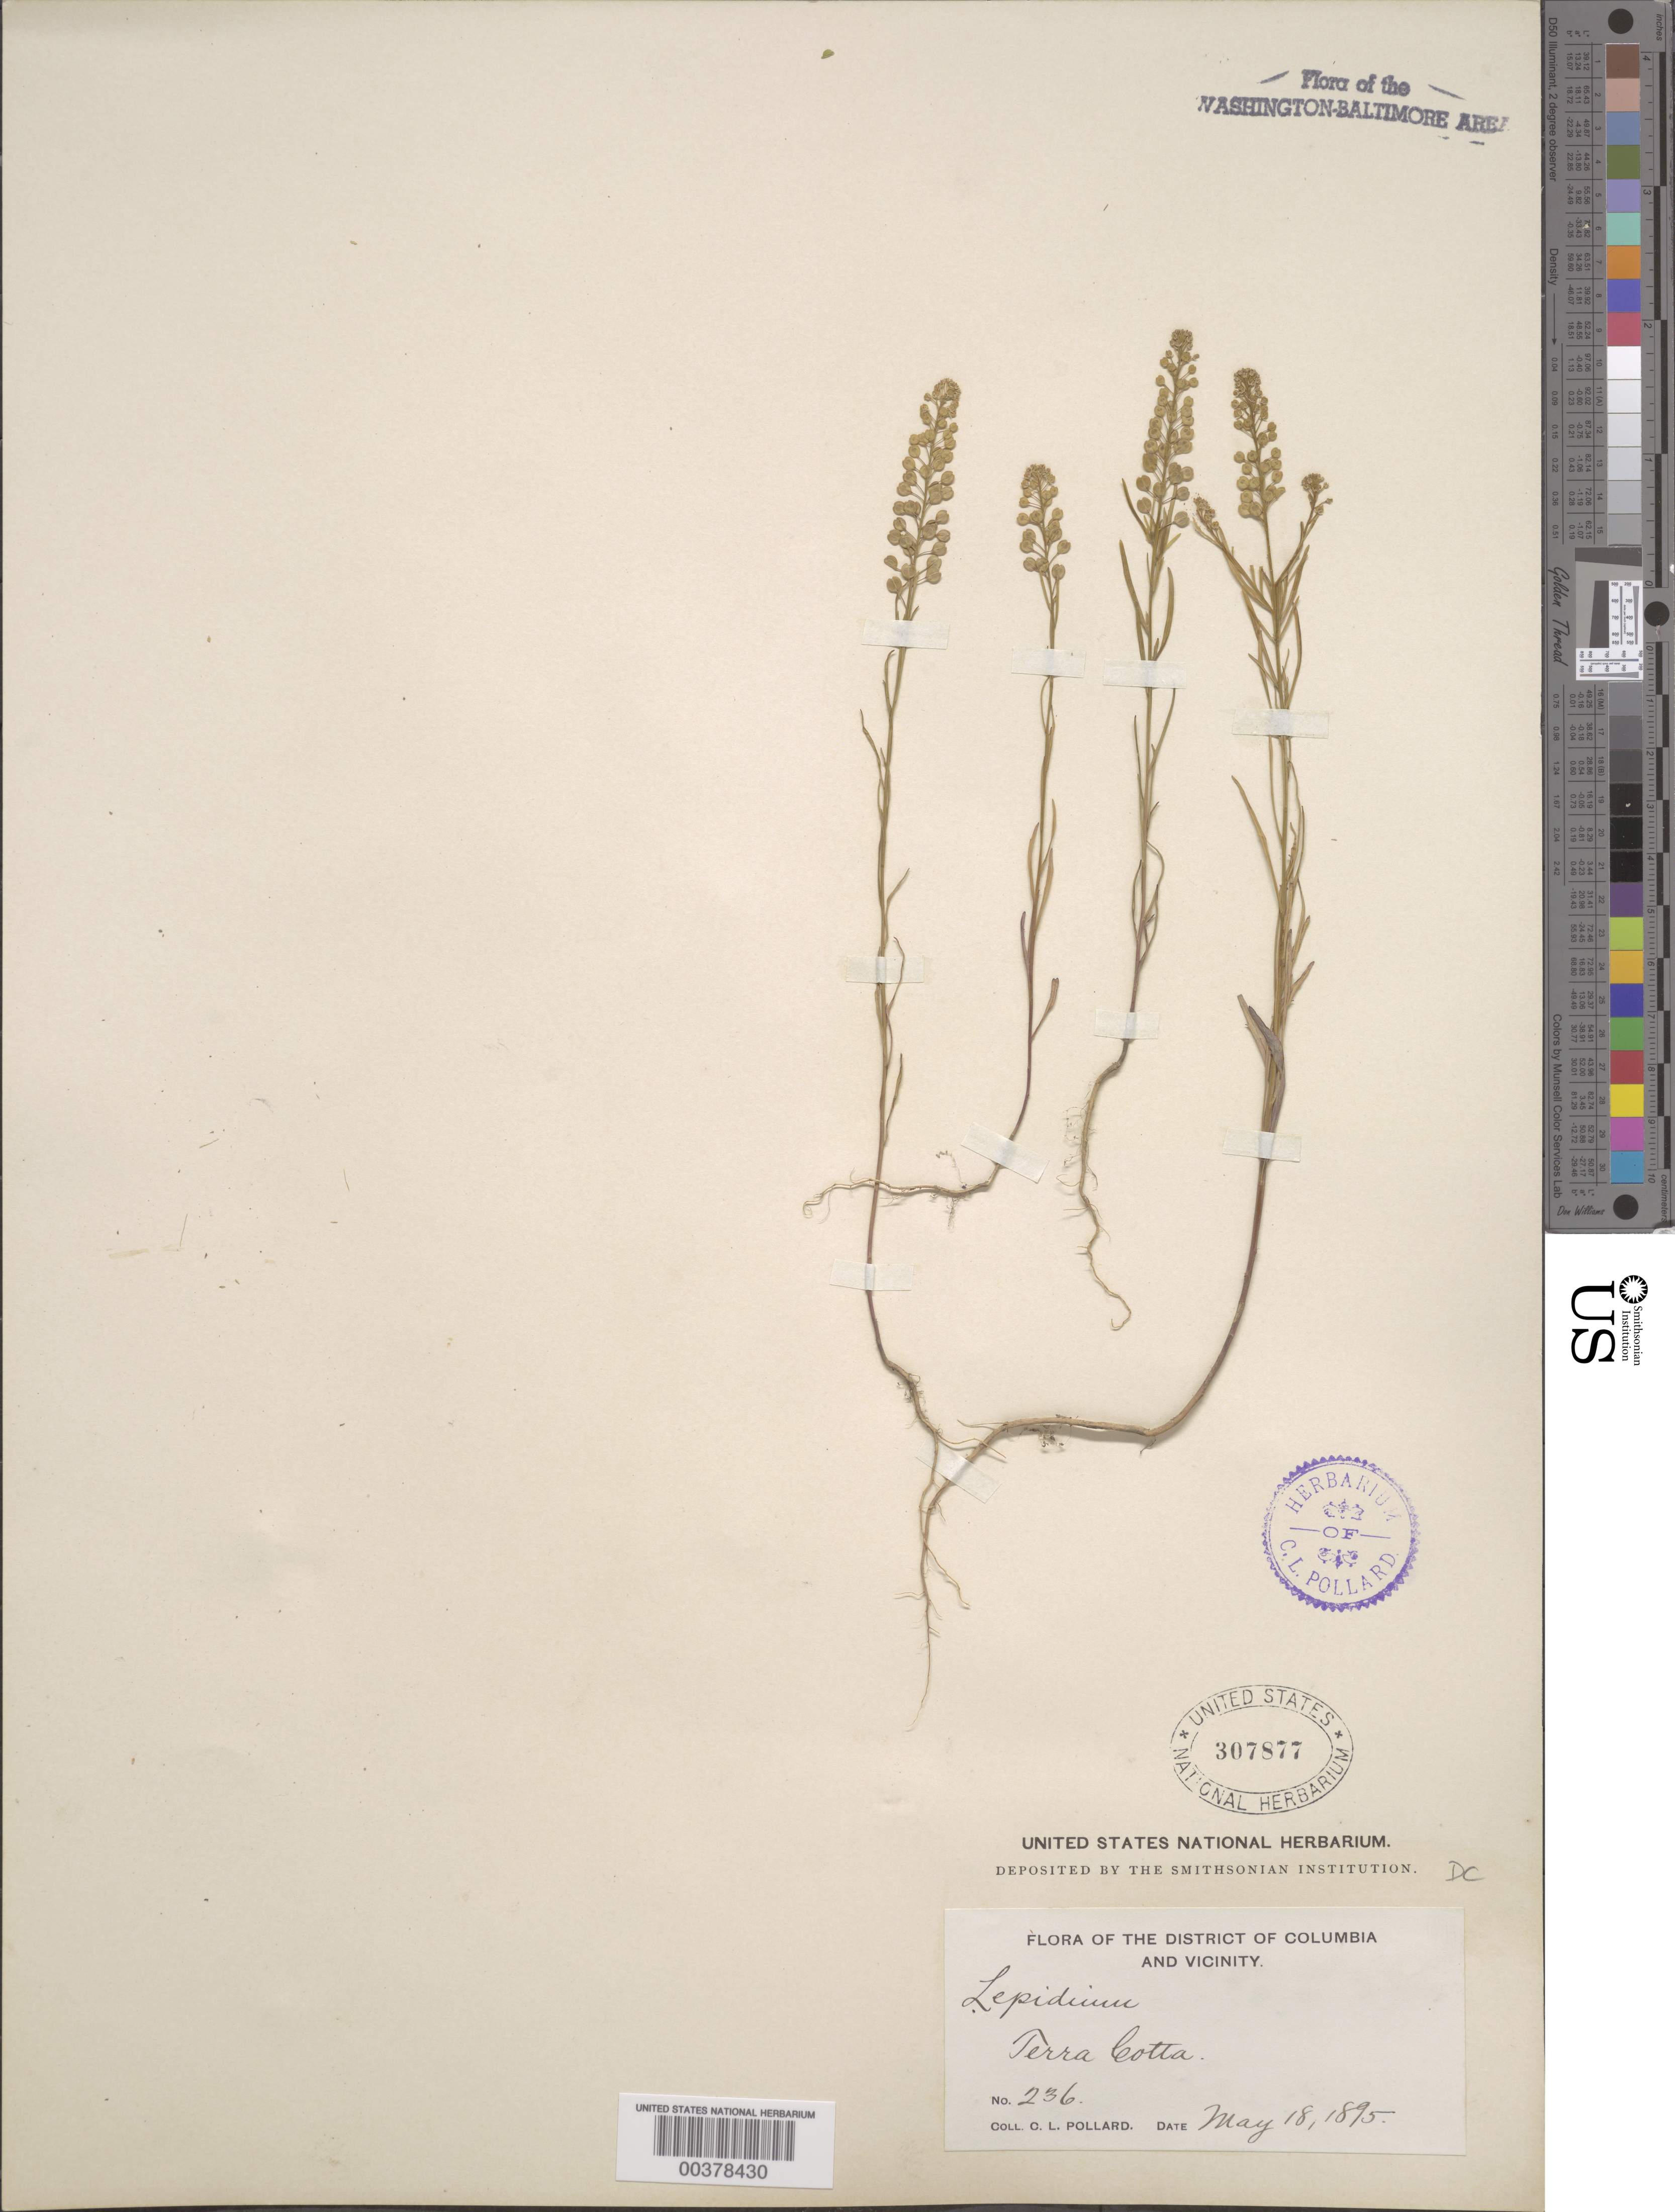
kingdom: Plantae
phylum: Tracheophyta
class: Magnoliopsida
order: Brassicales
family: Brassicaceae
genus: Lepidium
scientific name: Lepidium virginicum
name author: L.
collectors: C. L. Pollard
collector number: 236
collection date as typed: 18 May 1895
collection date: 1895-05-18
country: United States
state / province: District of Columbia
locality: Terra Cotta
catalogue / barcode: US 307877